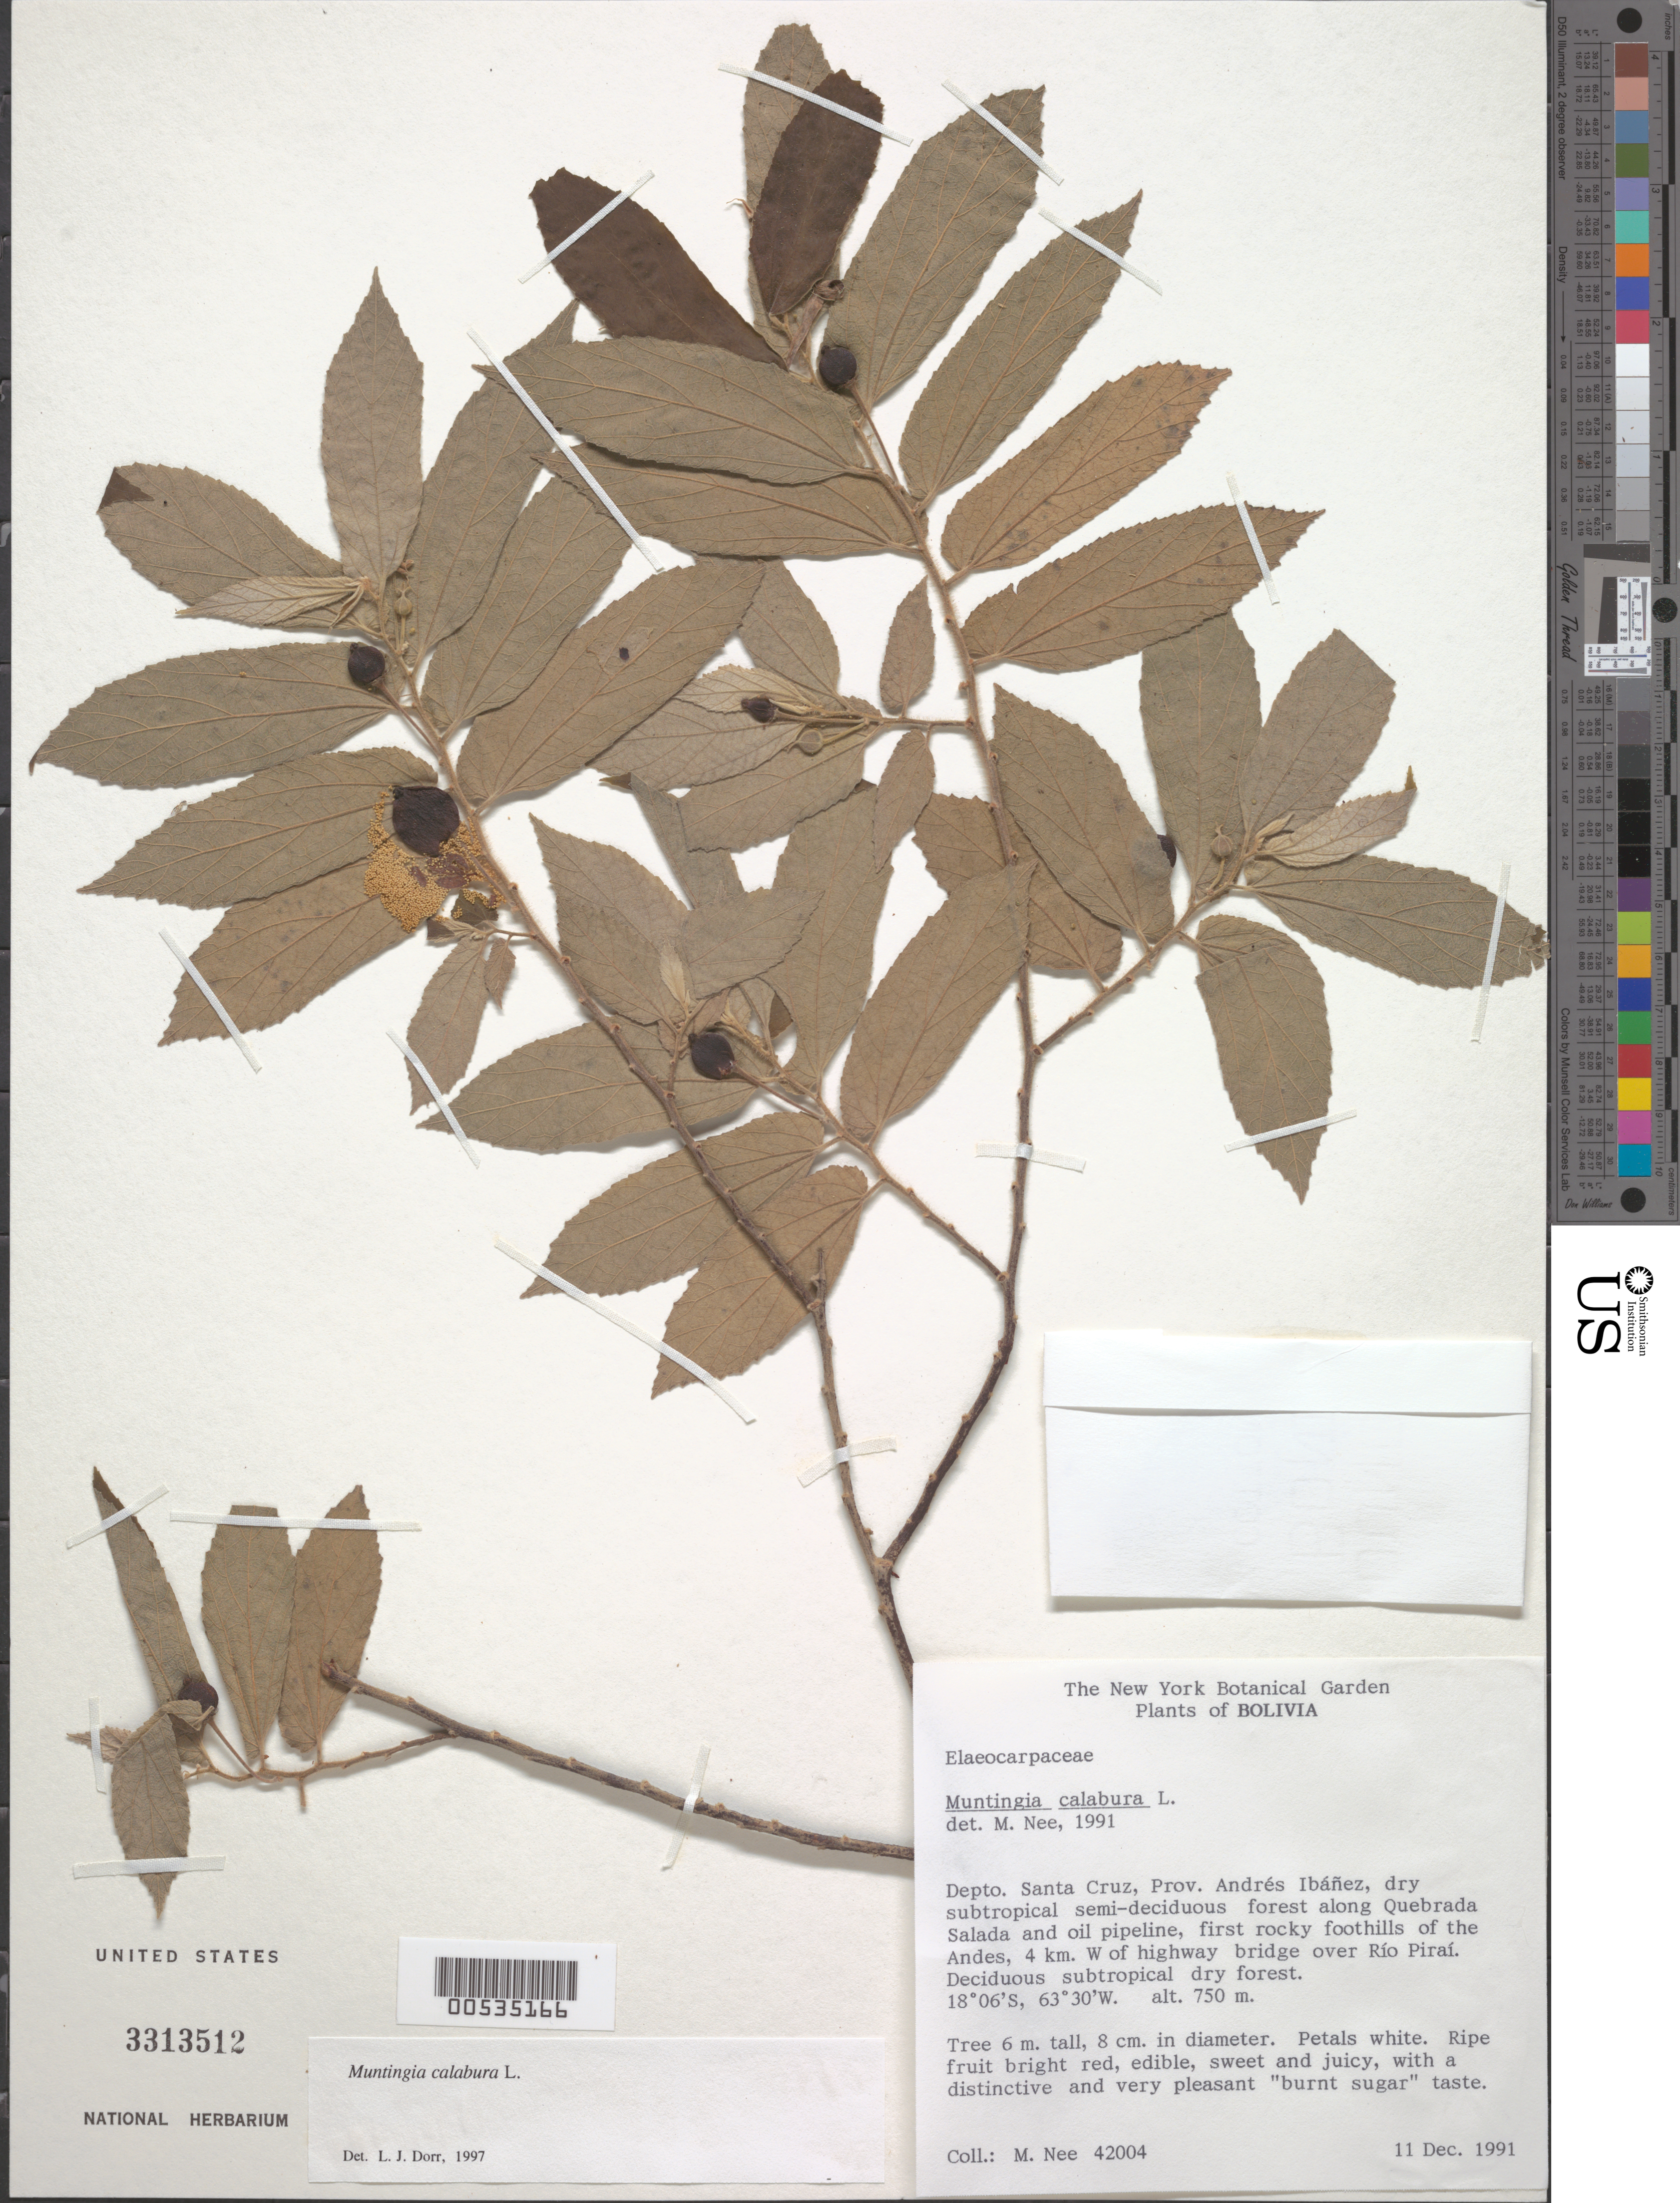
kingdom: Plantae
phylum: Tracheophyta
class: Magnoliopsida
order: Malvales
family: Muntingiaceae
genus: Muntingia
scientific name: Muntingia calabura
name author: L.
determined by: Nee, Michael H.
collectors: M. Nee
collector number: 42004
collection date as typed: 11 Dec 1991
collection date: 1991-12-11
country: Bolivia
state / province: Santa Cruz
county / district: Andrés Ibáñez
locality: Along Quebrada Salada and oil pipeline, first rocky foothills of the Andes, 4 km W of highway bridge over Río Piraí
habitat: Dry subtropical semi-deciduous forest. Deciduous subtropical dry forest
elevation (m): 750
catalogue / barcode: US 3313512